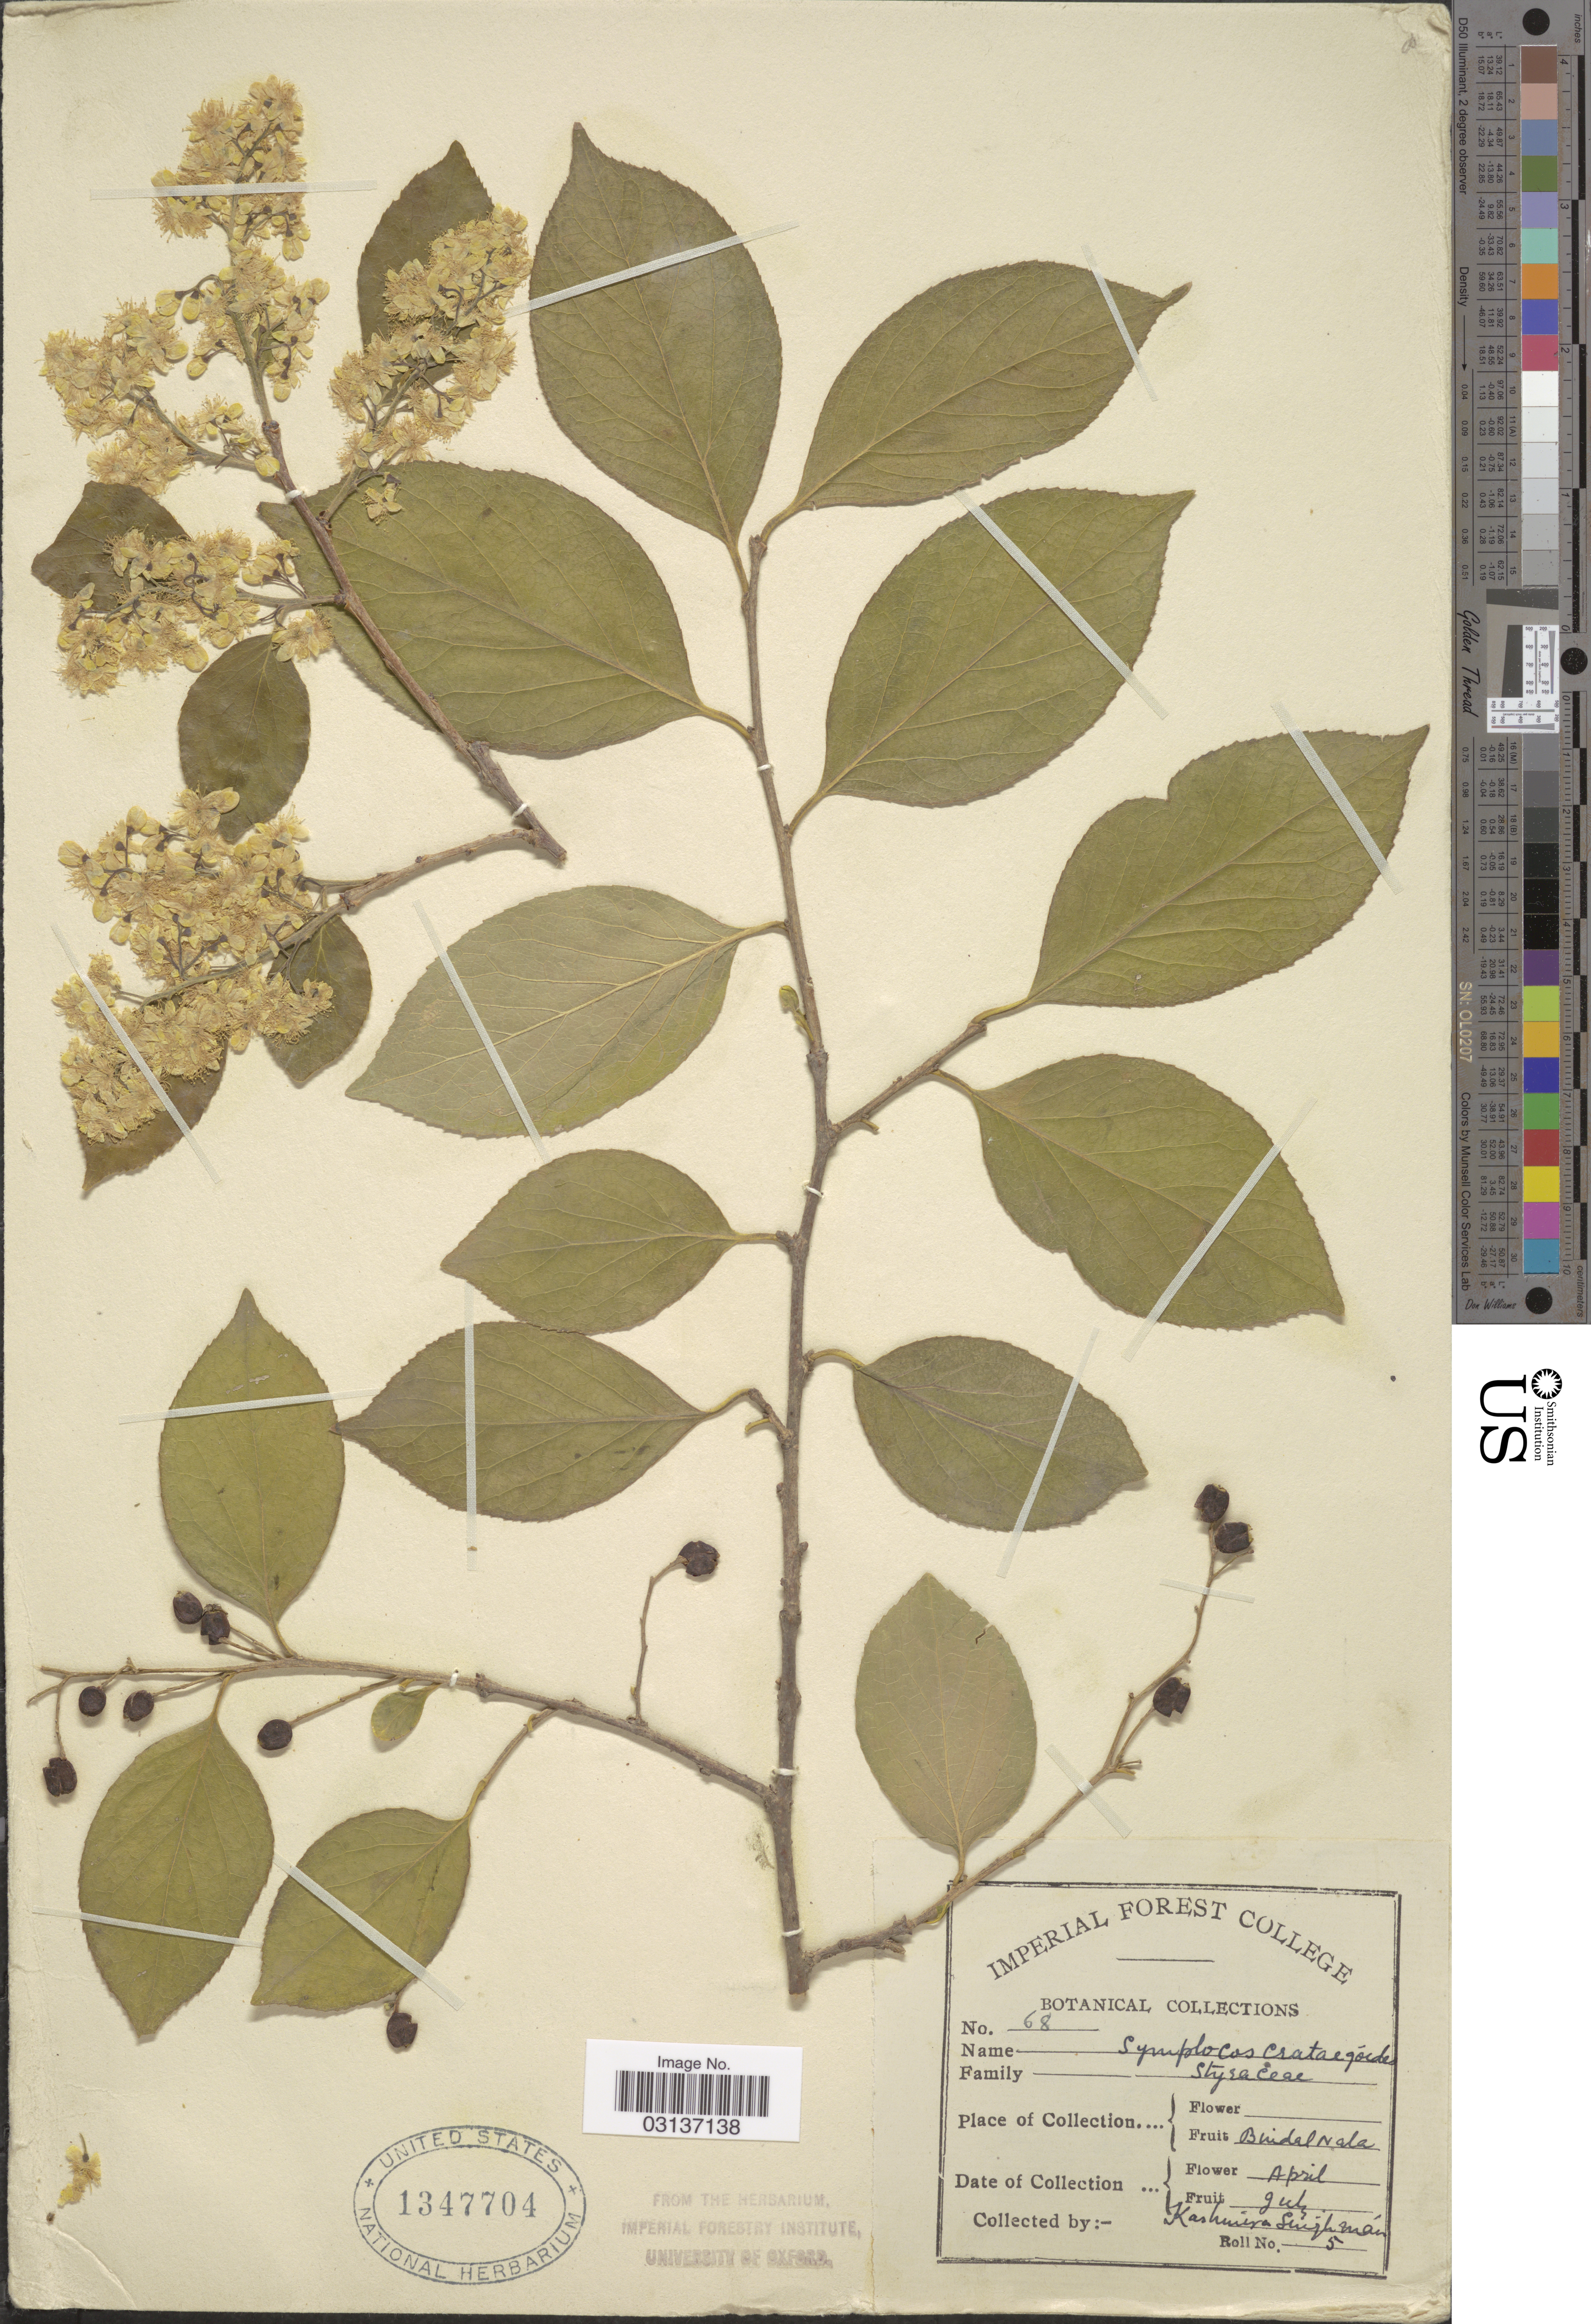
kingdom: Plantae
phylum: Tracheophyta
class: Magnoliopsida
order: Ericales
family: Symplocaceae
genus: Symplocos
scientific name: Symplocos paniculata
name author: Miq.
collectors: K. Man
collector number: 68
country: India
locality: Bindal Nala.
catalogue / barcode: US 1347704